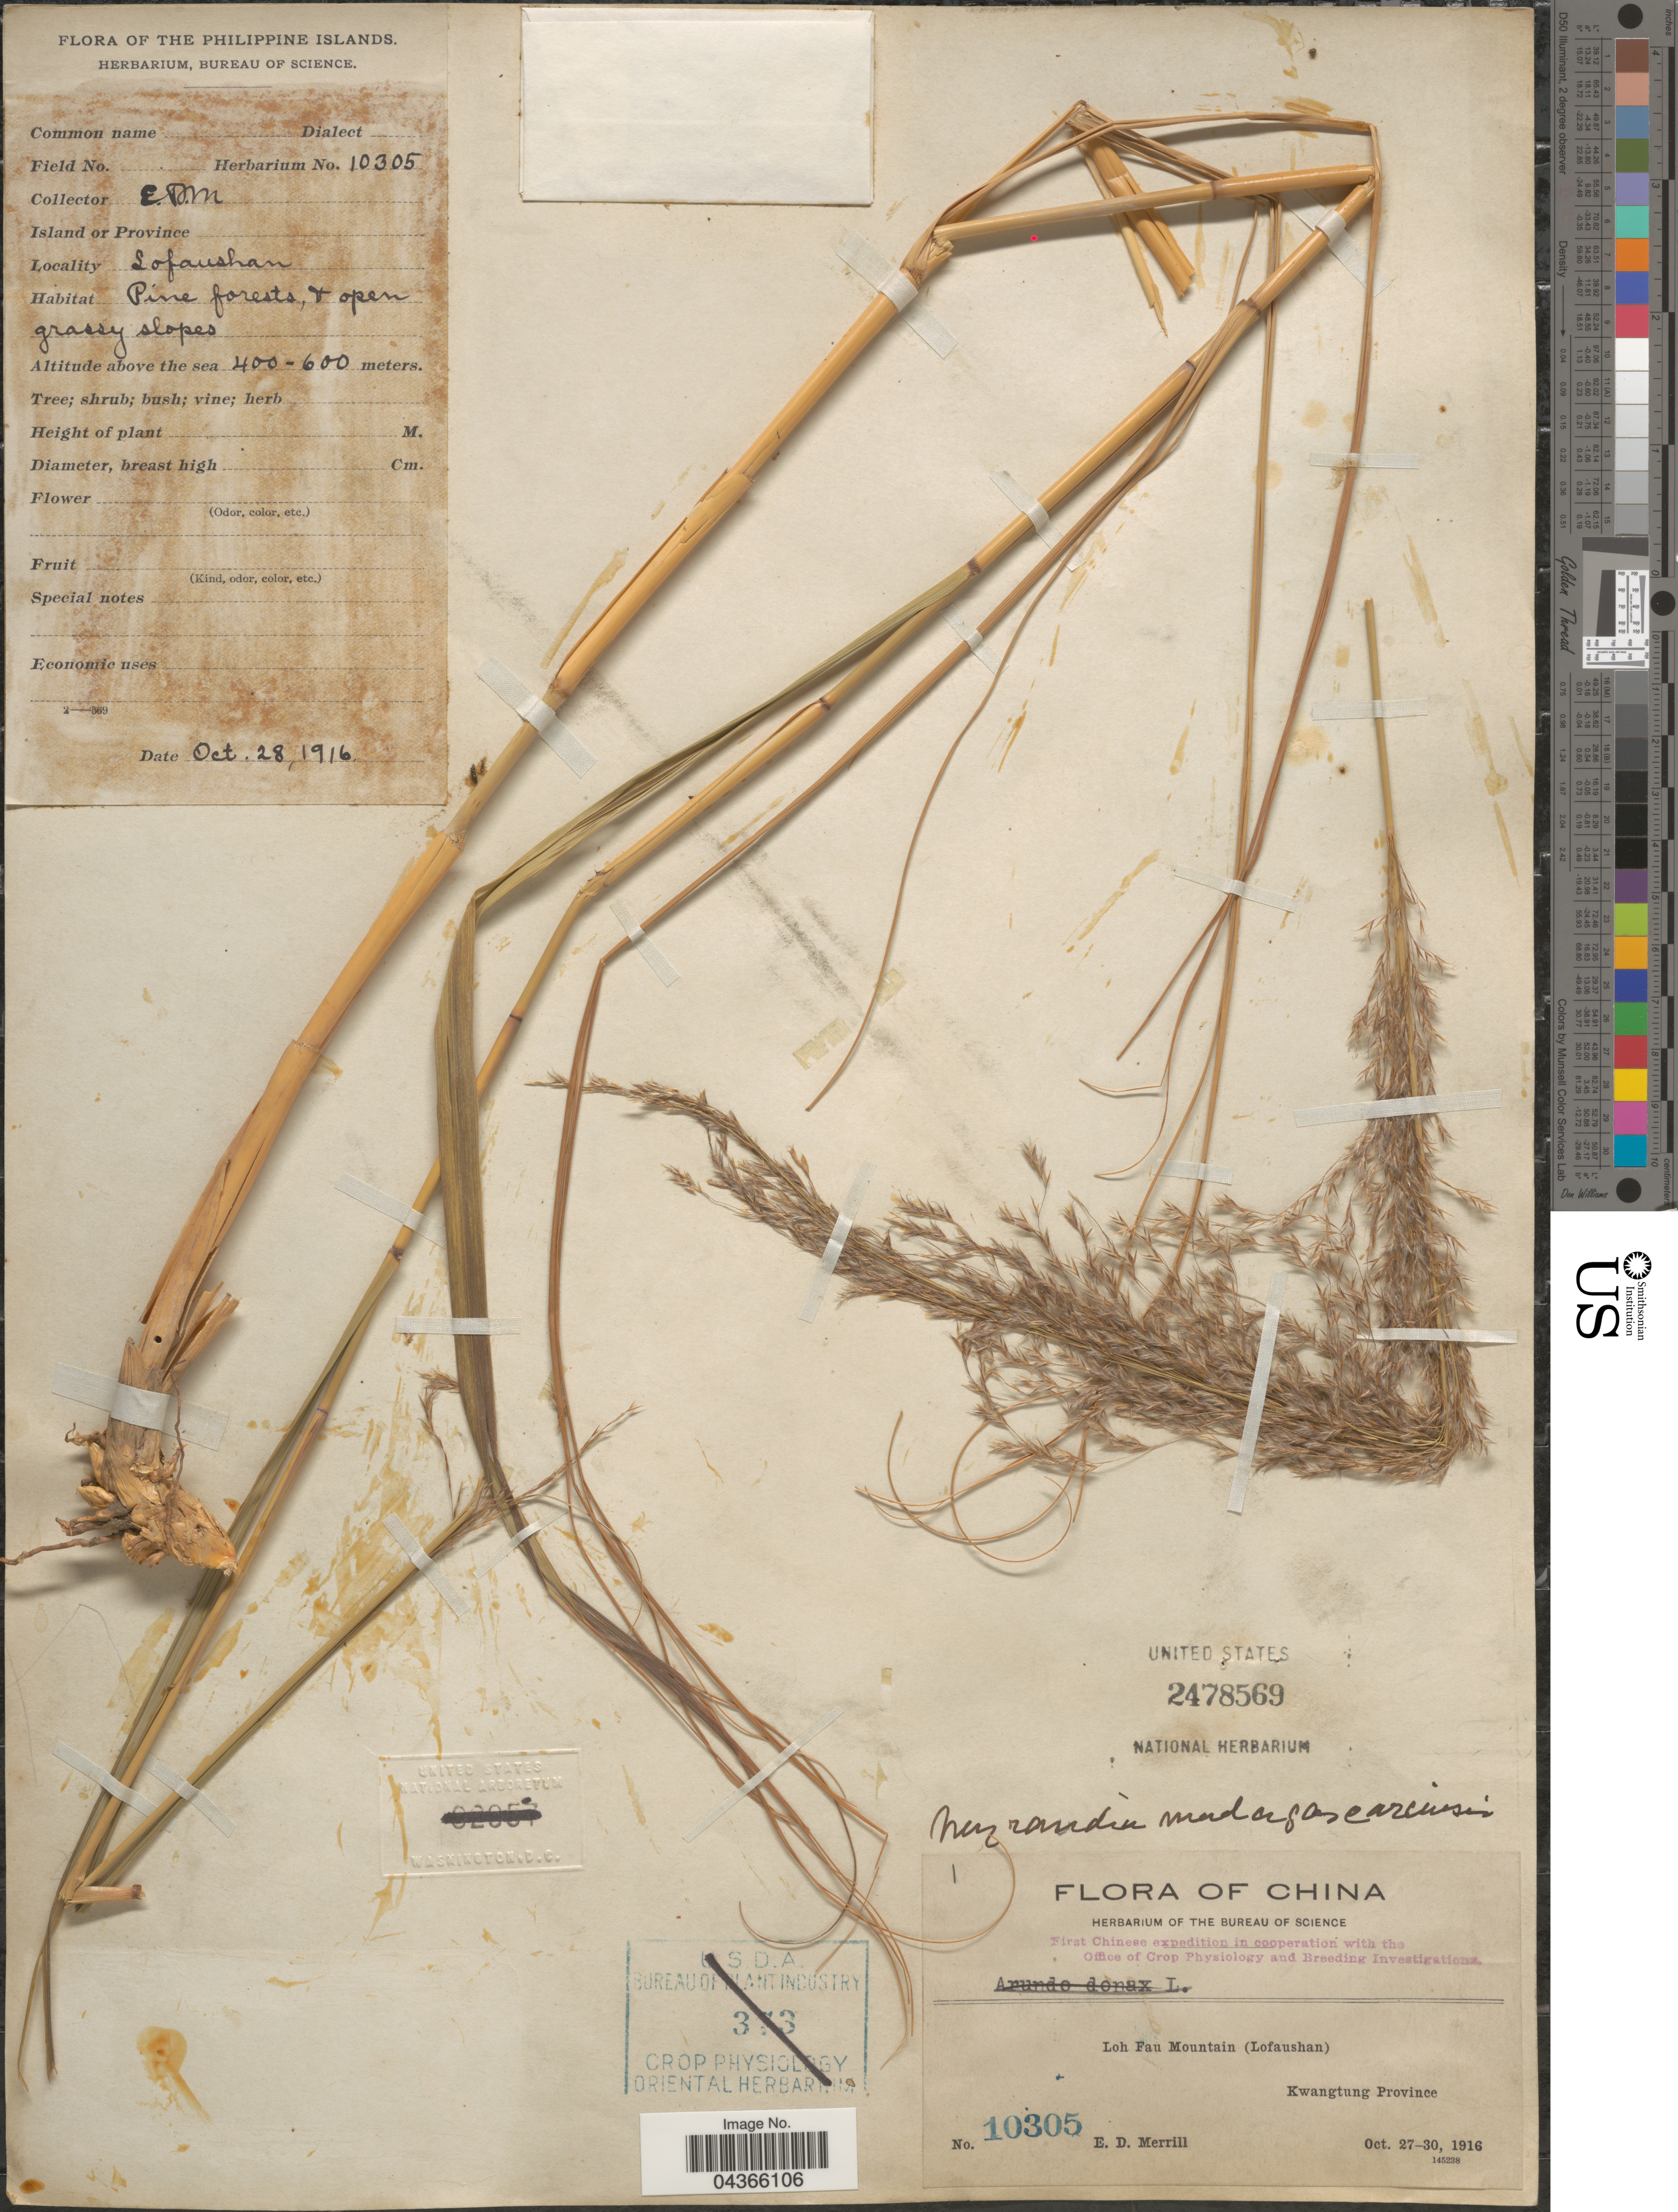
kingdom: Plantae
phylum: Tracheophyta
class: Liliopsida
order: Poales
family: Poaceae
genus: Neyraudia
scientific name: Neyraudia arundinacea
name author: (L.) Henr.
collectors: E. D. Merrill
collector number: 10305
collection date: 1916-10-28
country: China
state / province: Guangdong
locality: First Chinese expedition. Loh Fau Mountain (Lofaushan). Kwangtung Province.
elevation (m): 400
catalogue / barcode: US 2478569